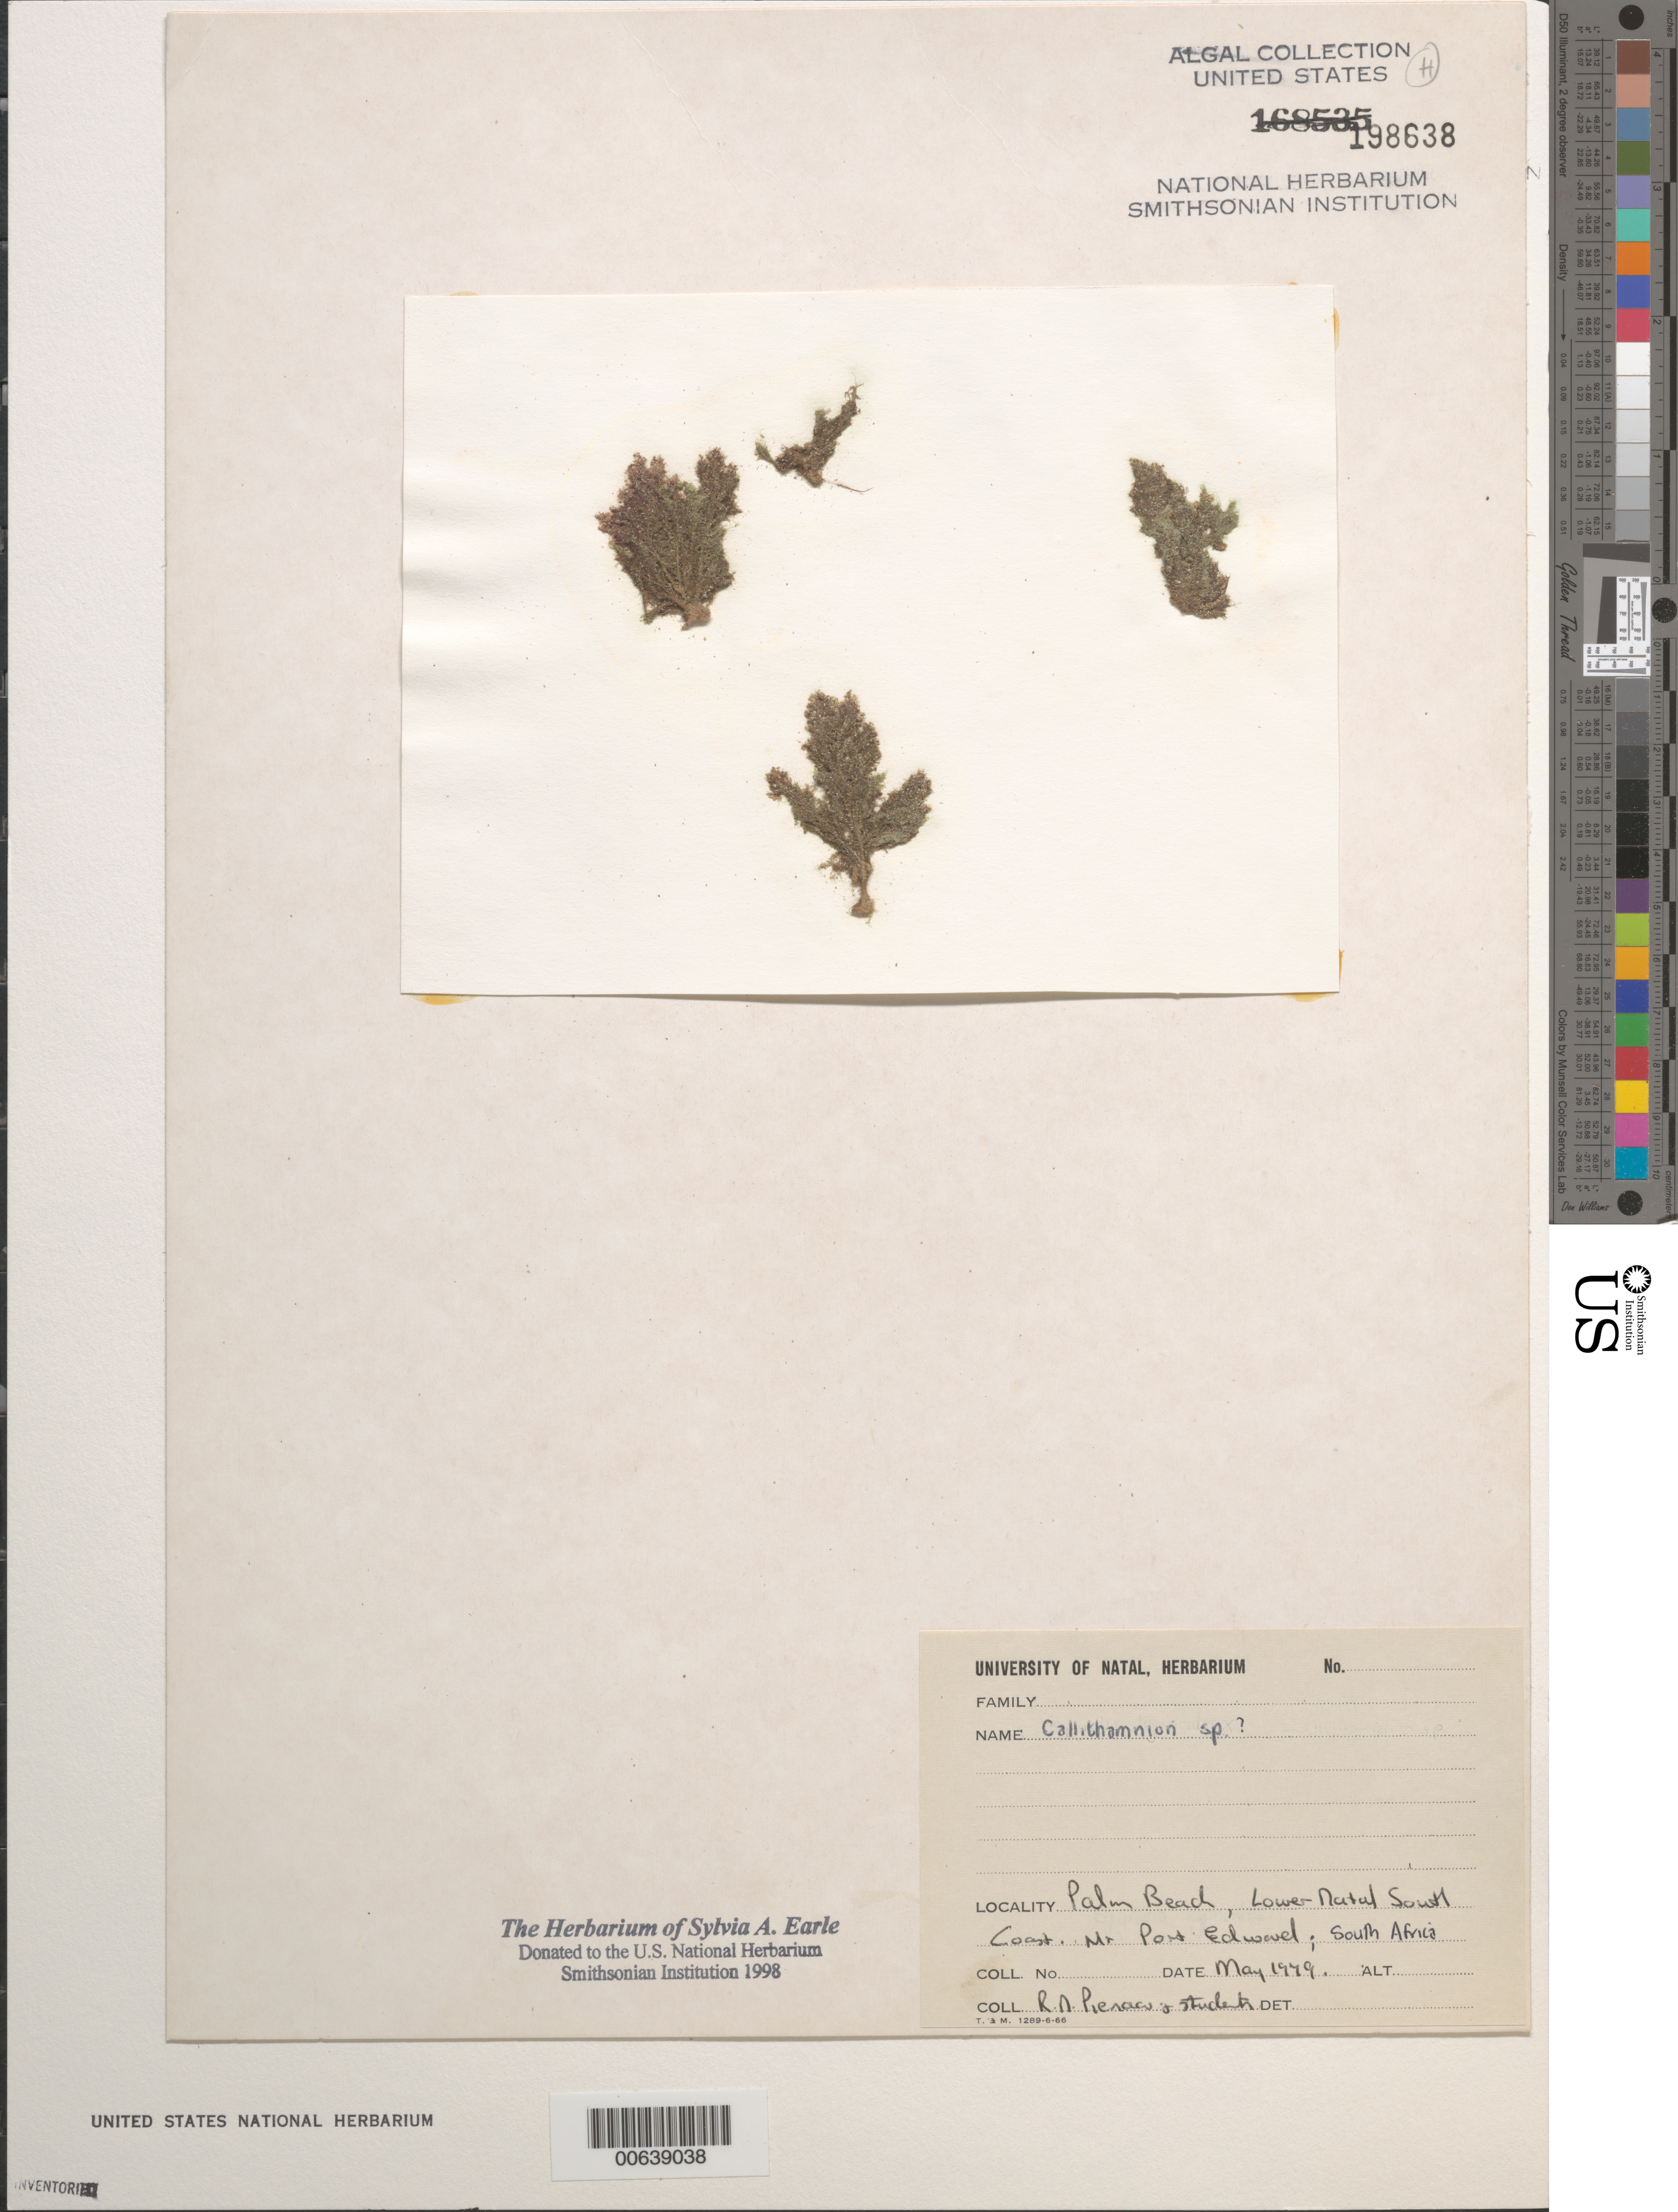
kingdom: Plantae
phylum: Rhodophyta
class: Florideophyceae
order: Ceramiales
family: Callithamniaceae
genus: Callithamnion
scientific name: Callithamnion sp.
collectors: R. Pienaar & Students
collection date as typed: May 1949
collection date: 1949-05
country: South Africa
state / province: KwaZulu-Natal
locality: Palm Beach, near Port Edward, South Coast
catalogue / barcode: US 198638